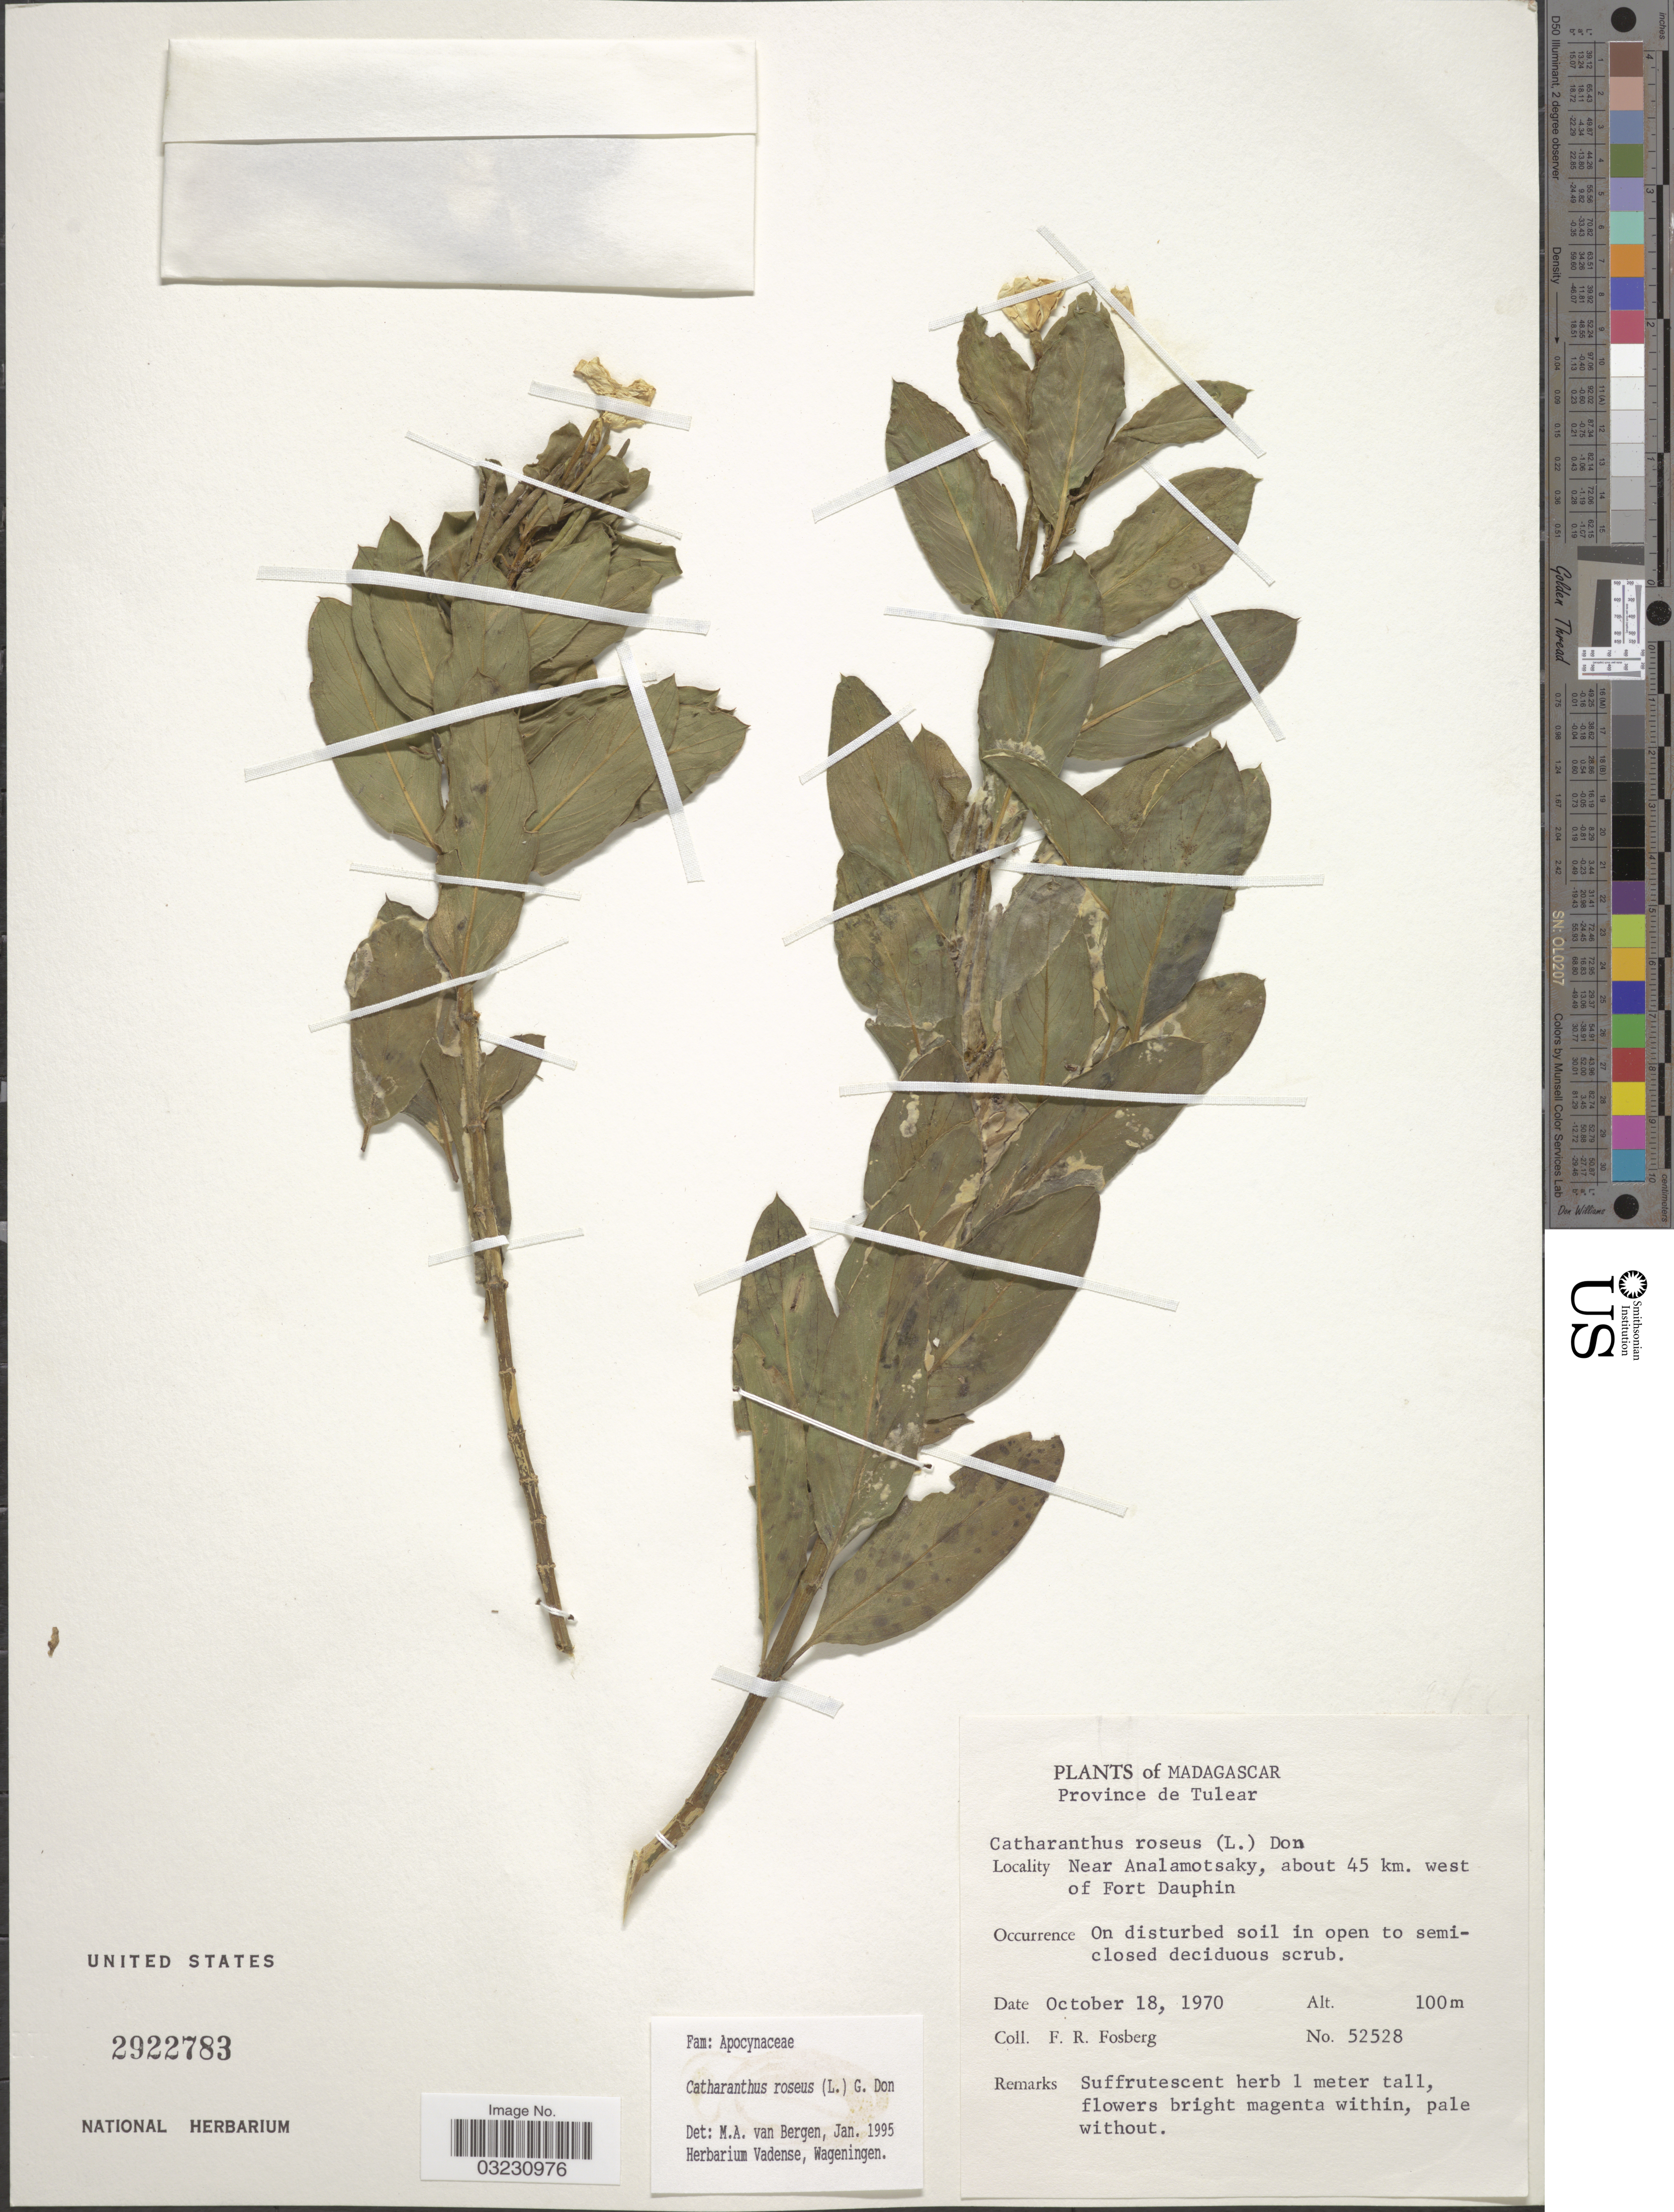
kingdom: Plantae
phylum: Tracheophyta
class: Magnoliopsida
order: Gentianales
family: Apocynaceae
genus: Catharanthus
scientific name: Catharanthus roseus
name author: (L.) G. Don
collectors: F. R. Fosberg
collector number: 52528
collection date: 1970-10-18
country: Madagascar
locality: Province de Tulear. Near Analamotsaky, about 45 km. west of Fort Dauphin.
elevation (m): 100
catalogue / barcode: US 2922783